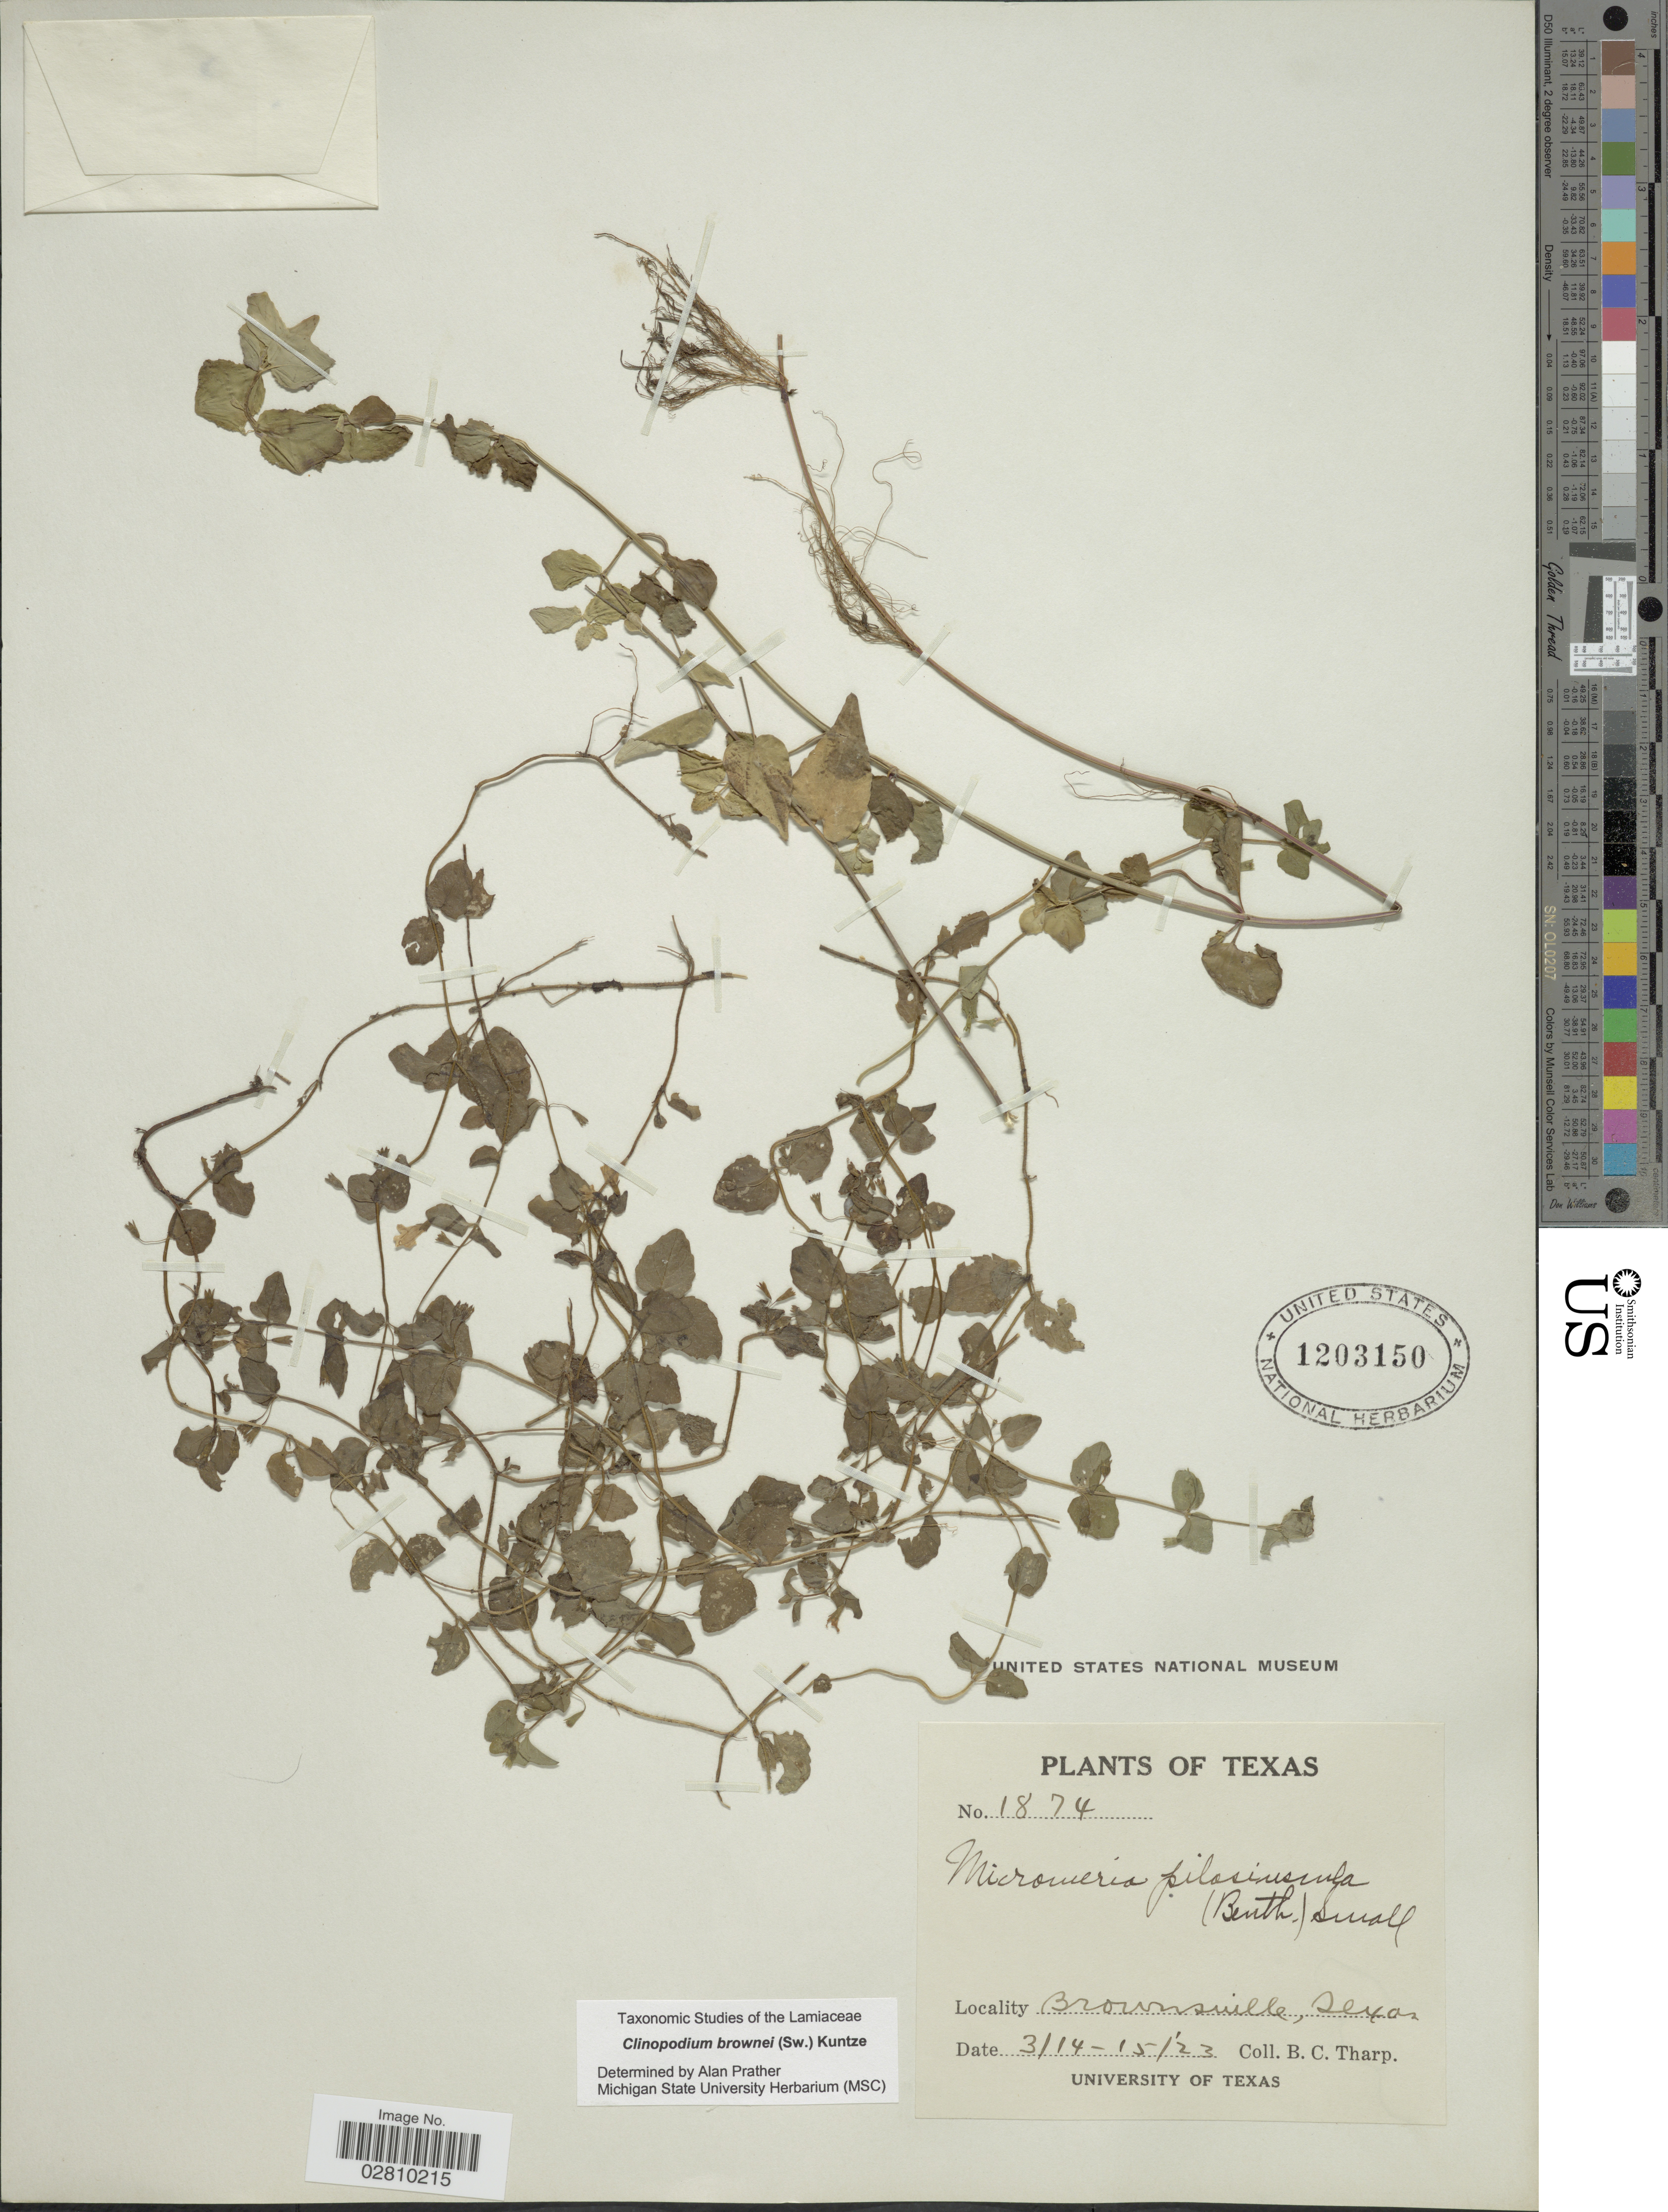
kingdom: Plantae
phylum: Tracheophyta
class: Magnoliopsida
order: Lamiales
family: Lamiaceae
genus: Clinopodium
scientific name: Clinopodium brownei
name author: (Sw.) Kuntze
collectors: B. C. Tharp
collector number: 1874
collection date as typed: Transcribed d/m/y: 14/3/23 to 15/3/23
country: United States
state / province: Texas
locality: Brownsville.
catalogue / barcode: US 1203150